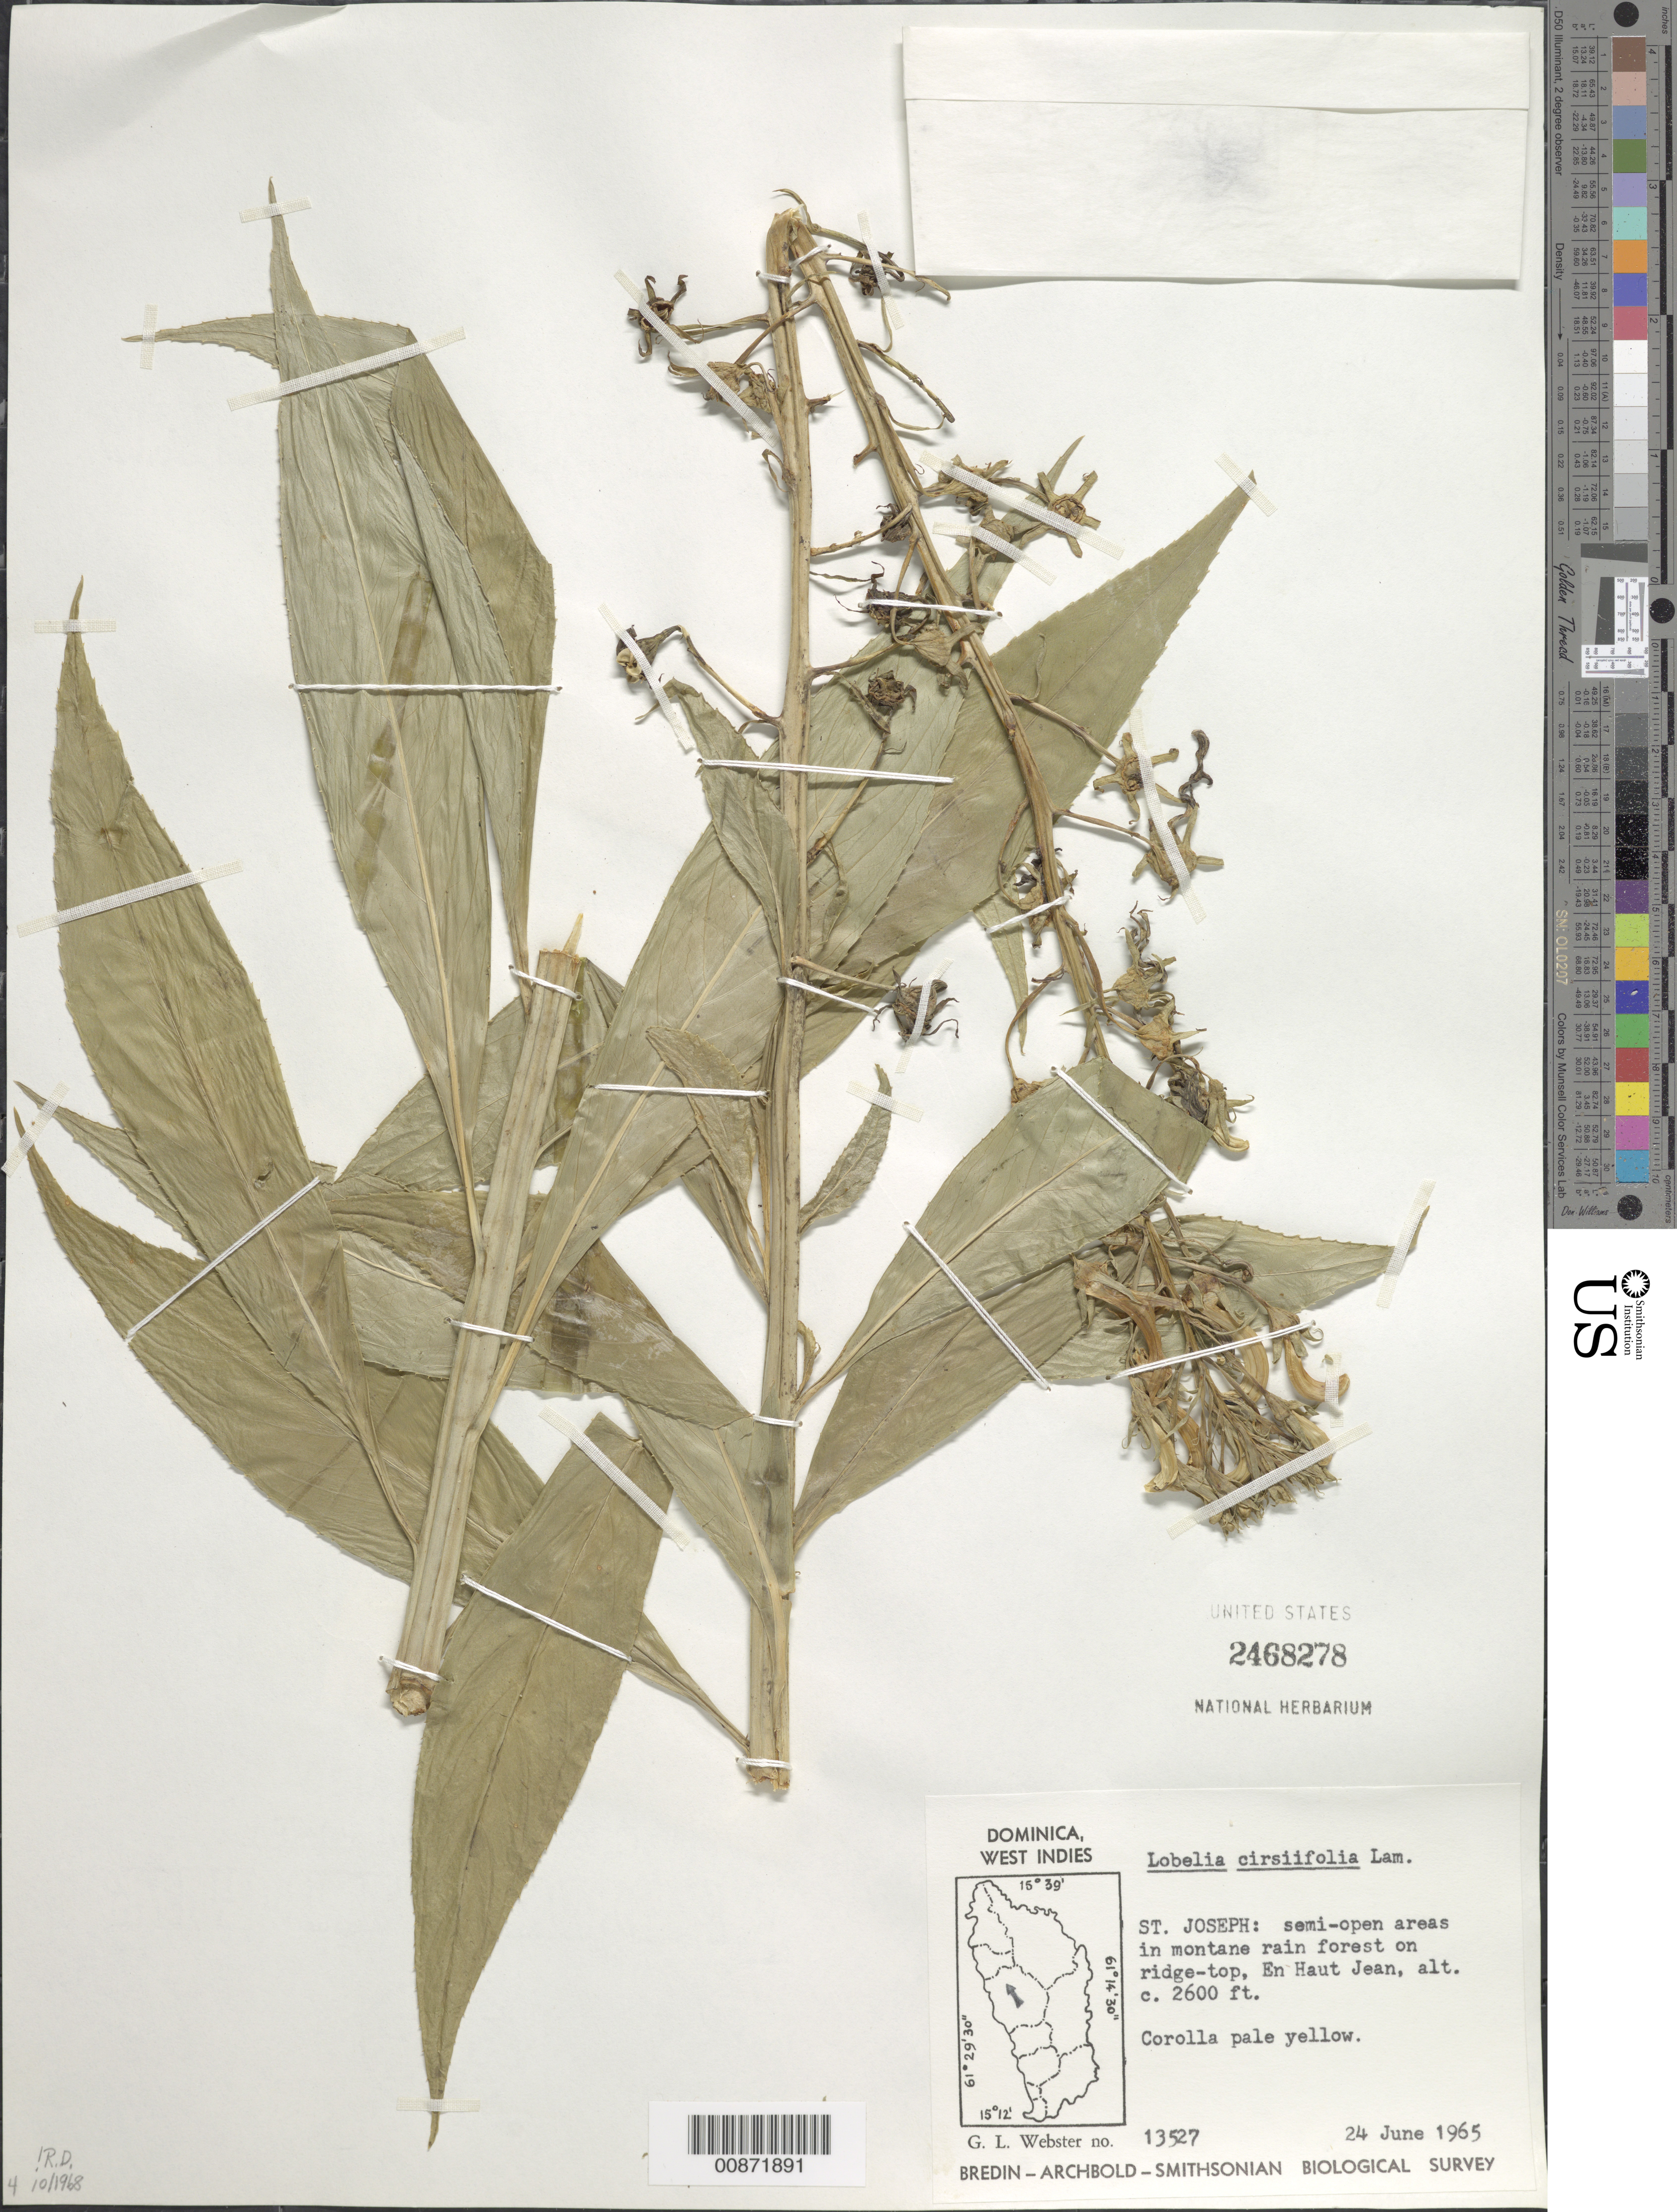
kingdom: Plantae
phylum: Tracheophyta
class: Magnoliopsida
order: Asterales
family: Campanulaceae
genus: Lobelia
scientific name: Lobelia cirsiifolia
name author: Lam.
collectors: G. L. Webster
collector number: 13527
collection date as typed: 24 Jun 1965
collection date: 1965-06-24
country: Dominica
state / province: St. Joseph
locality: En Haut Jean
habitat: Semi-open areas in montane rainforest on ridge-top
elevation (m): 792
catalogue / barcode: US 2468278